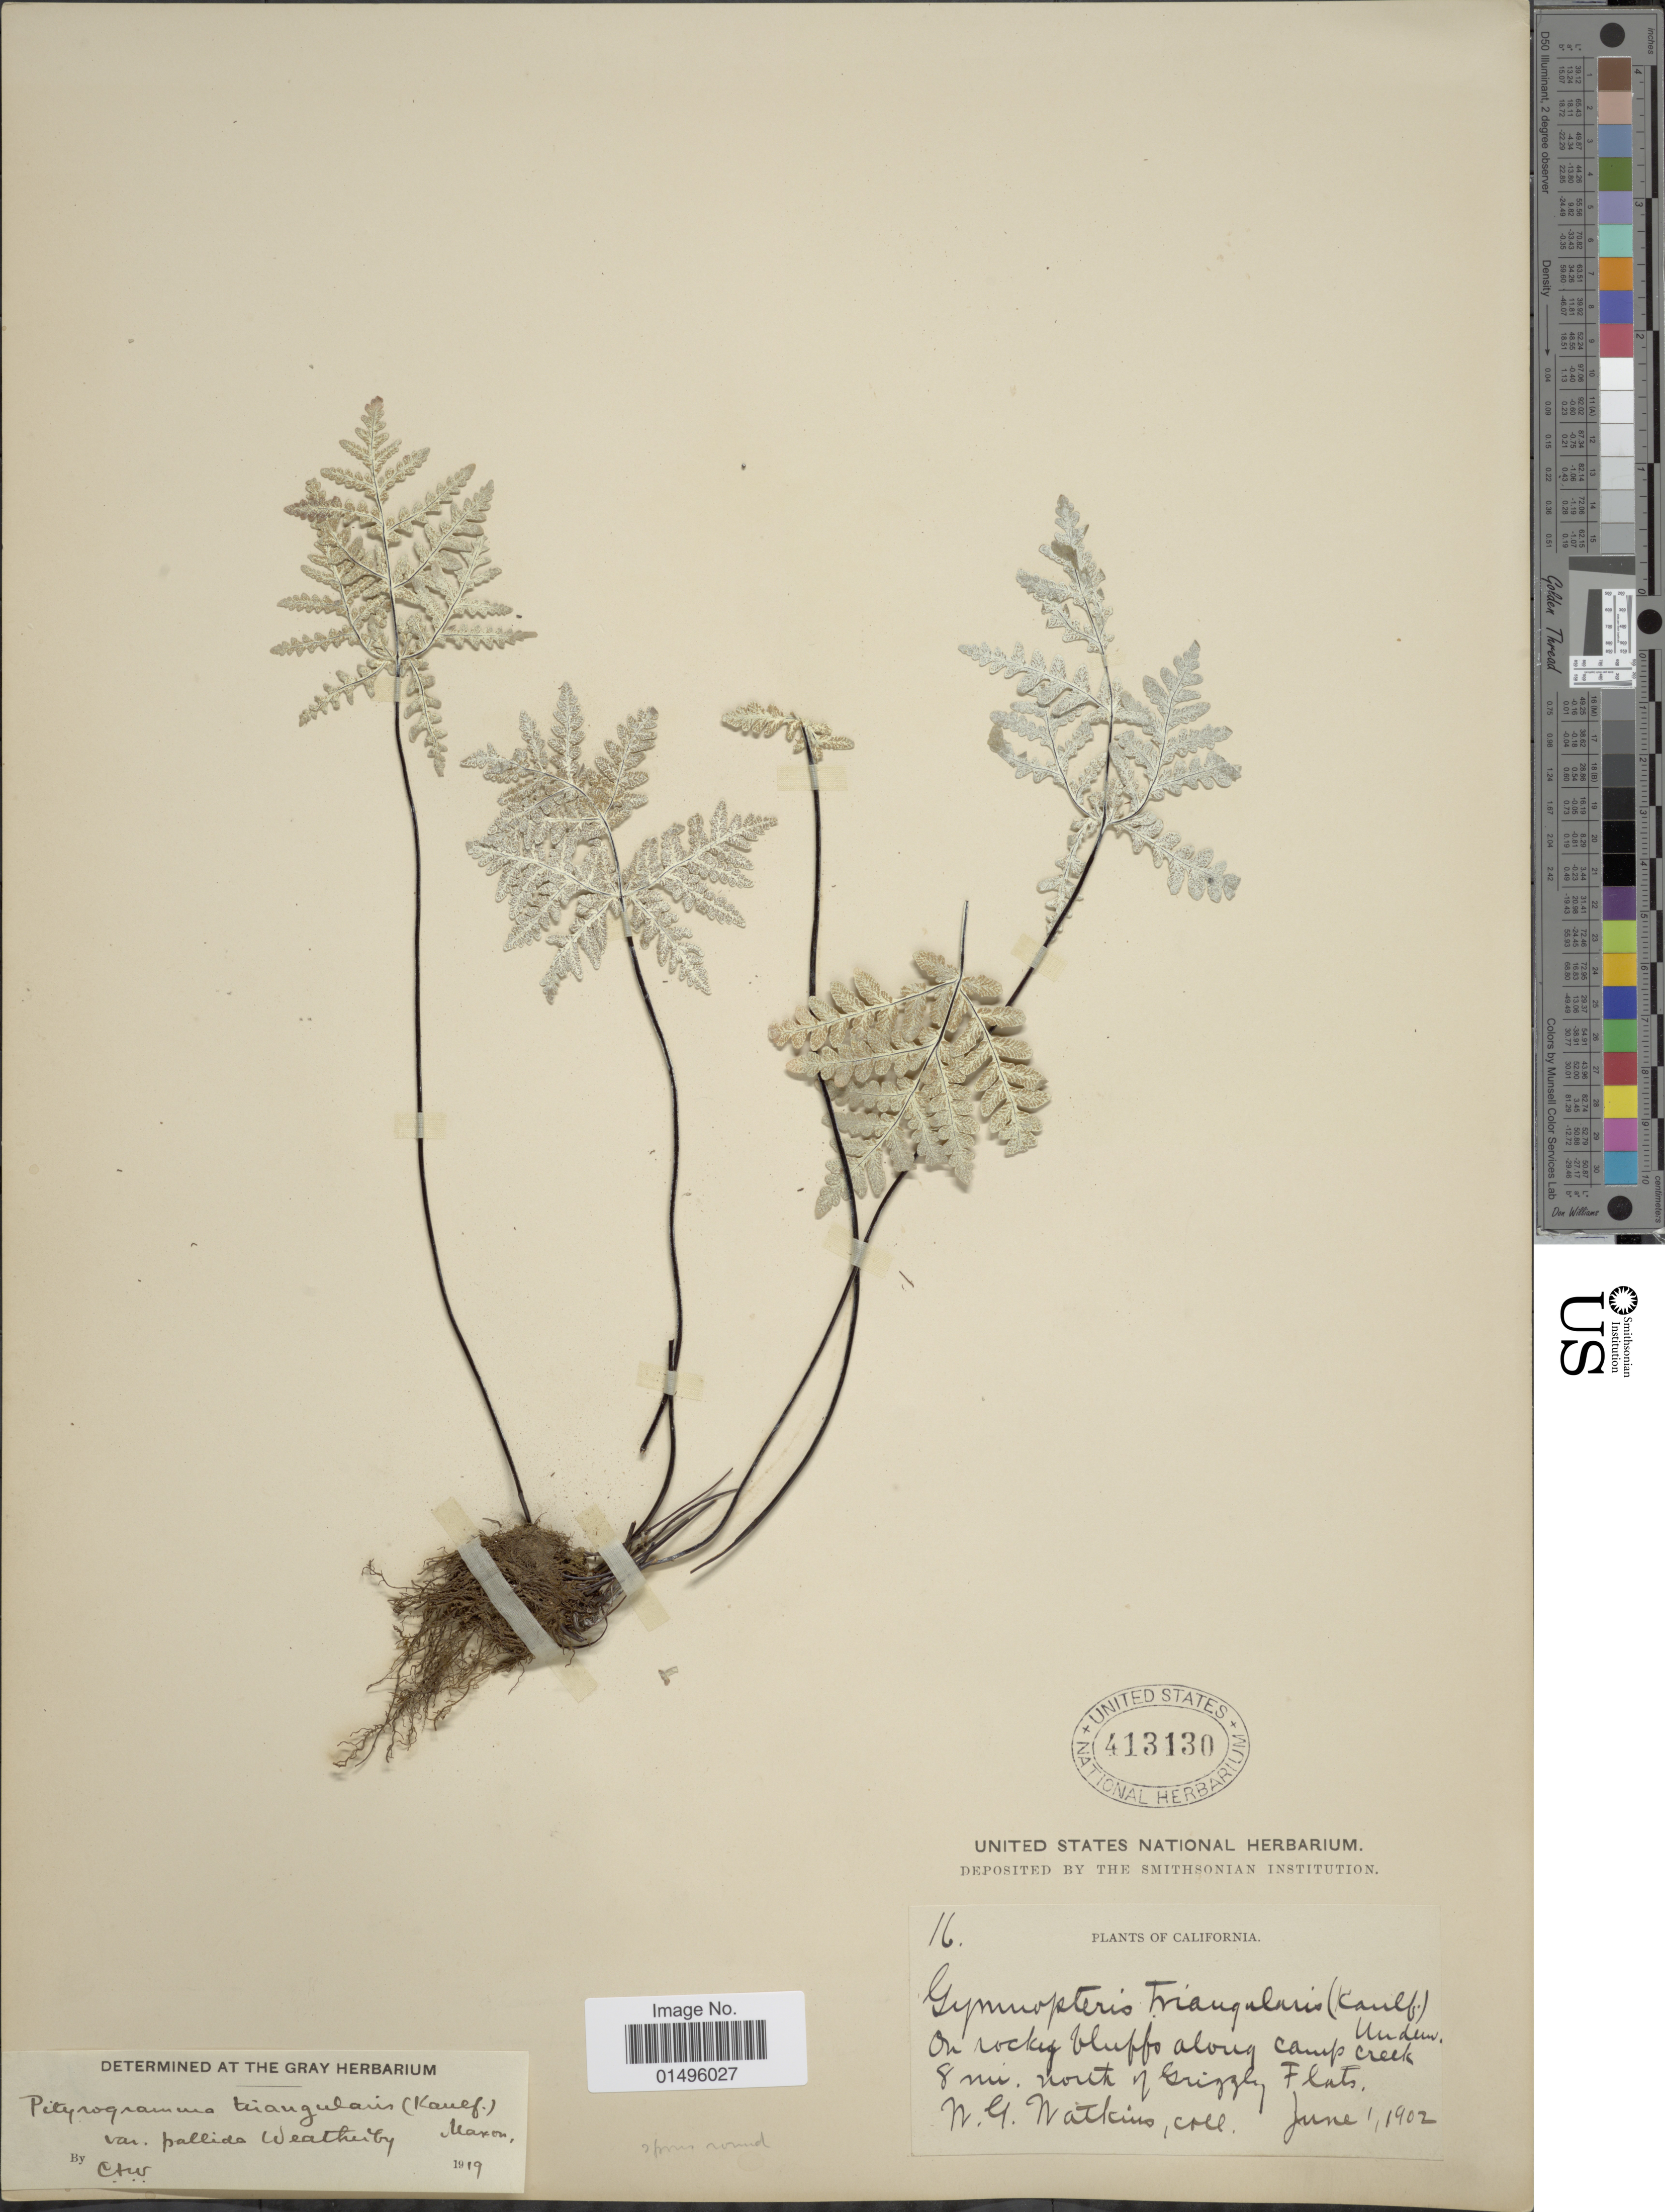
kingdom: Plantae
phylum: Tracheophyta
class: Polypodiopsida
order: Polypodiales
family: Pteridaceae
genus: Pentagramma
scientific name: Pentagramma pallida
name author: (Weath.) Yatsk. et al.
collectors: W. Watkins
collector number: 16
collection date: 1902-06-01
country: United States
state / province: California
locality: California, 8 mi. north of Grizzly Flats.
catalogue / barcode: US 413130